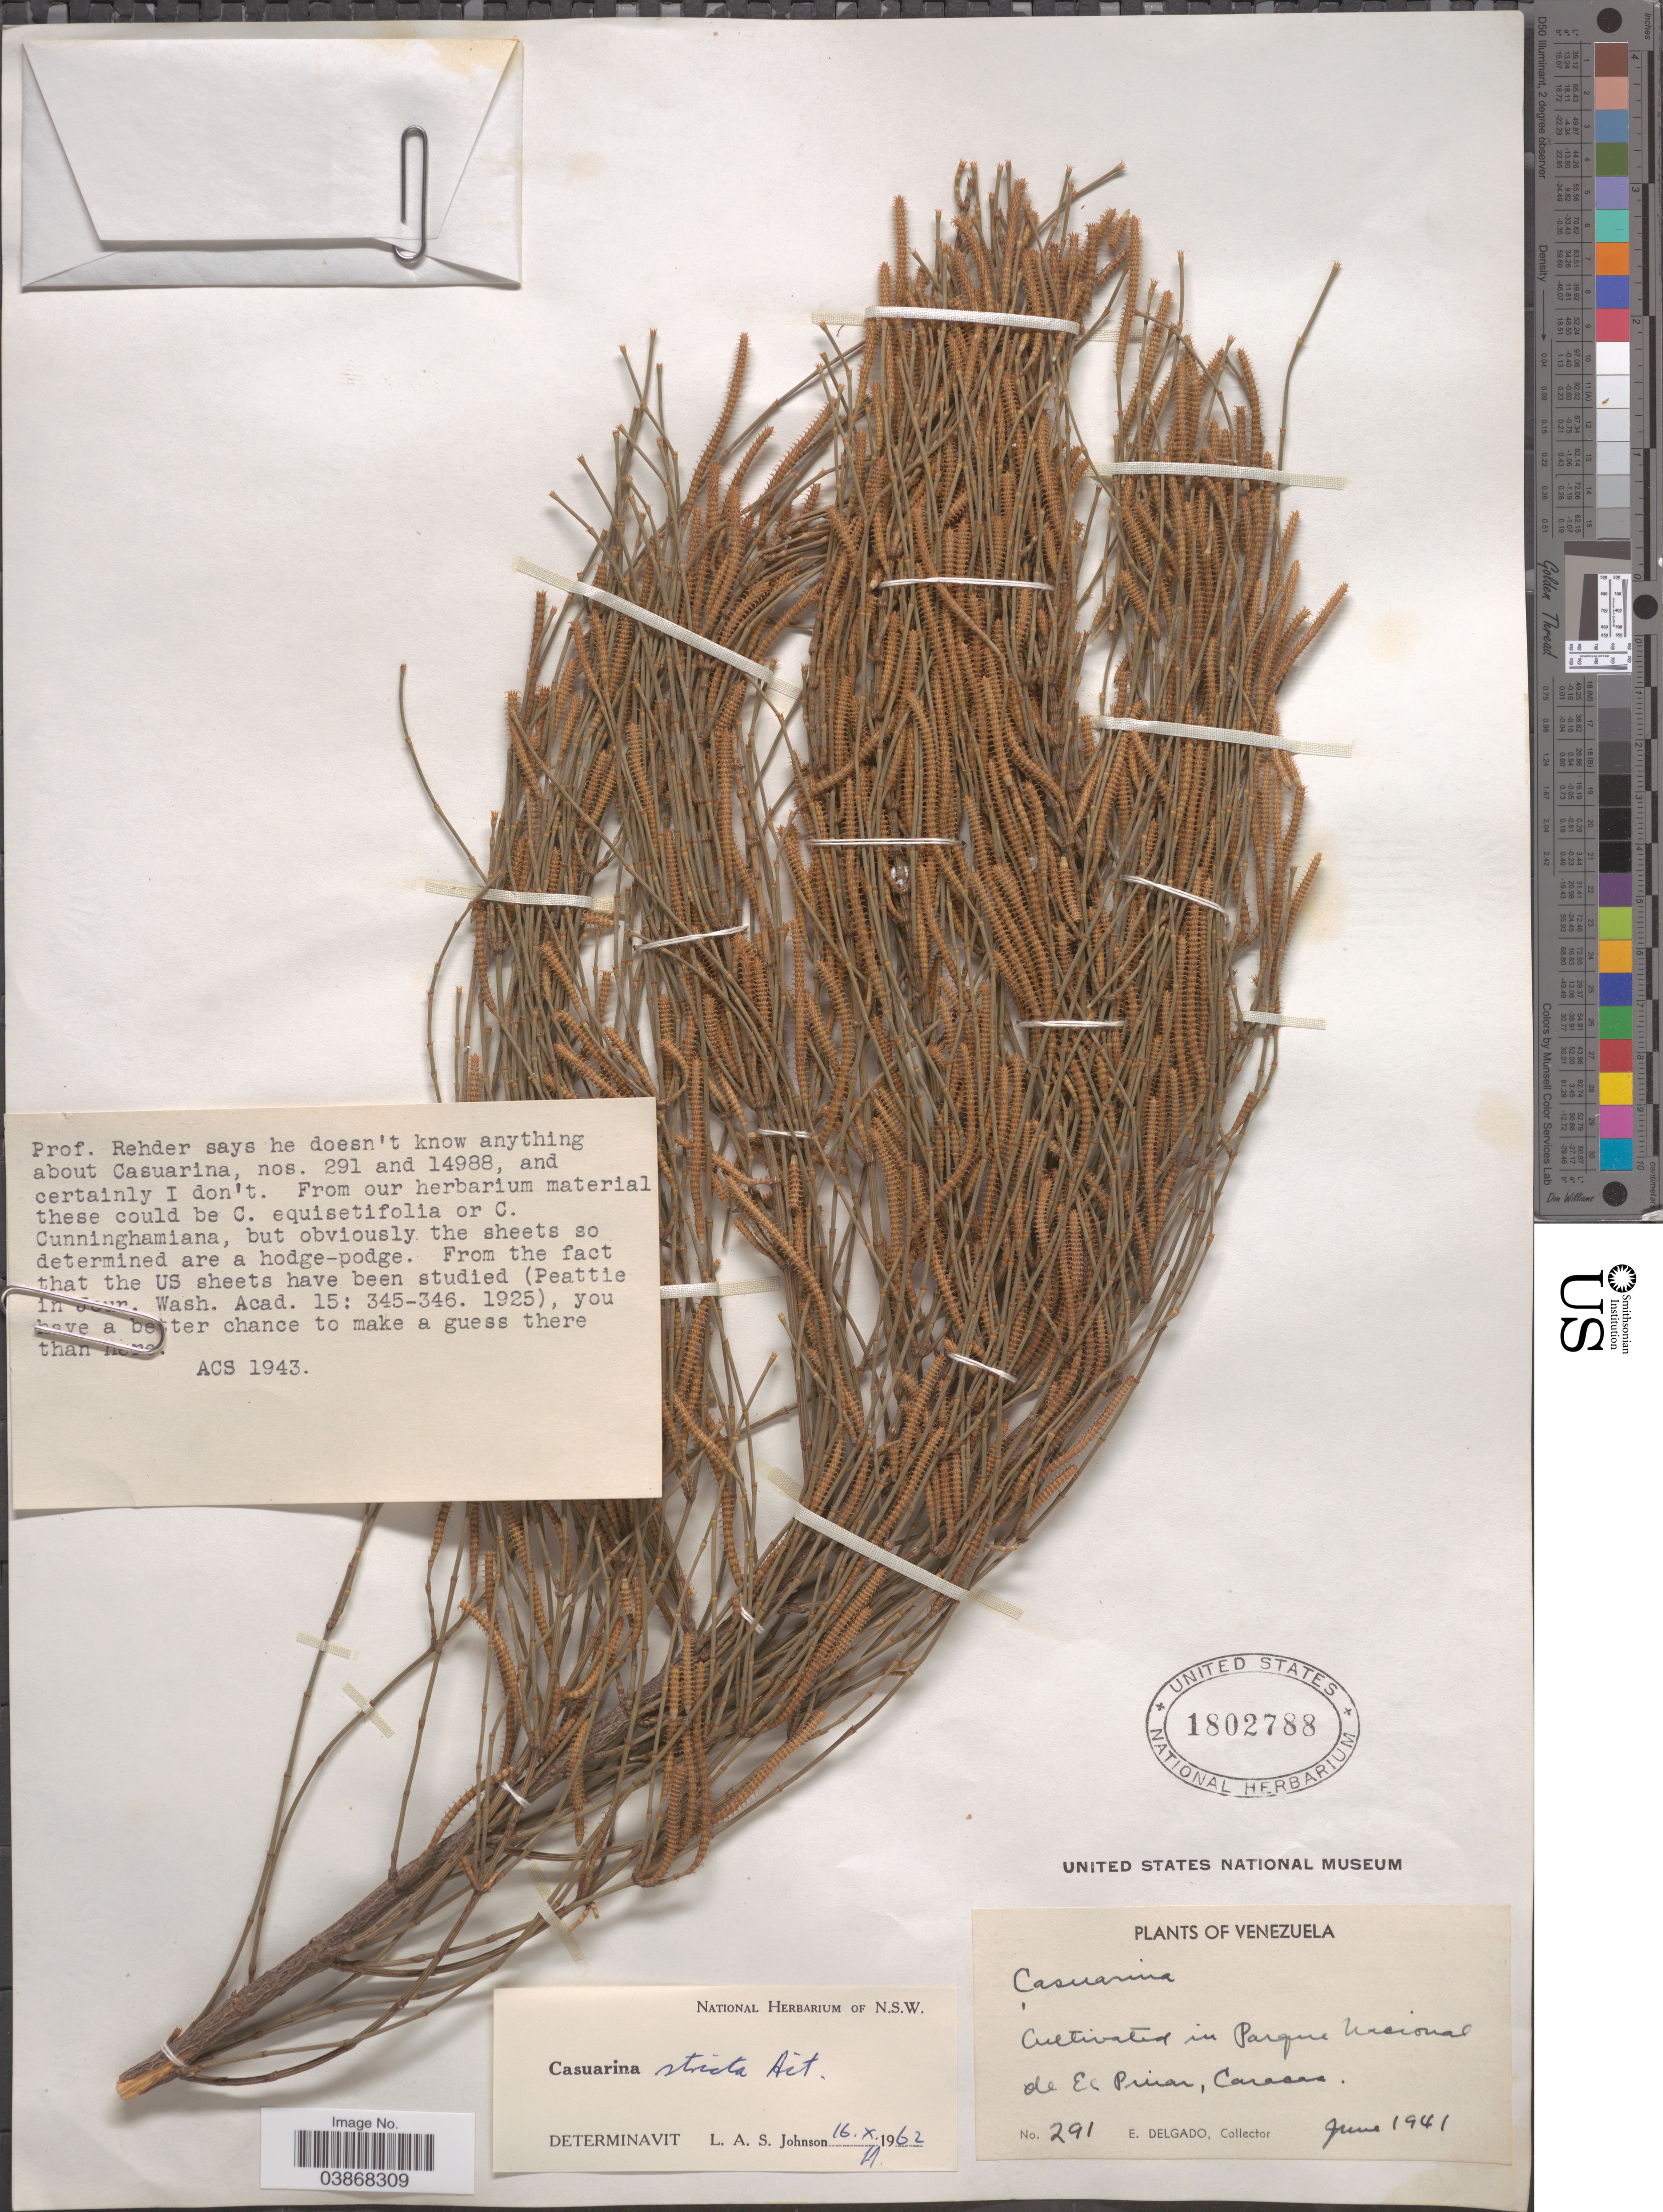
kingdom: Plantae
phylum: Tracheophyta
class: Magnoliopsida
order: Fagales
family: Casuarinaceae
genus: Casuarina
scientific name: Casuarina stricta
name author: Aiton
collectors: E. Delgado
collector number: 291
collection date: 1941-06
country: Venezuela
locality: In Parque Nacional de El Pinar, Caracas.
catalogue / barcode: US 1802788